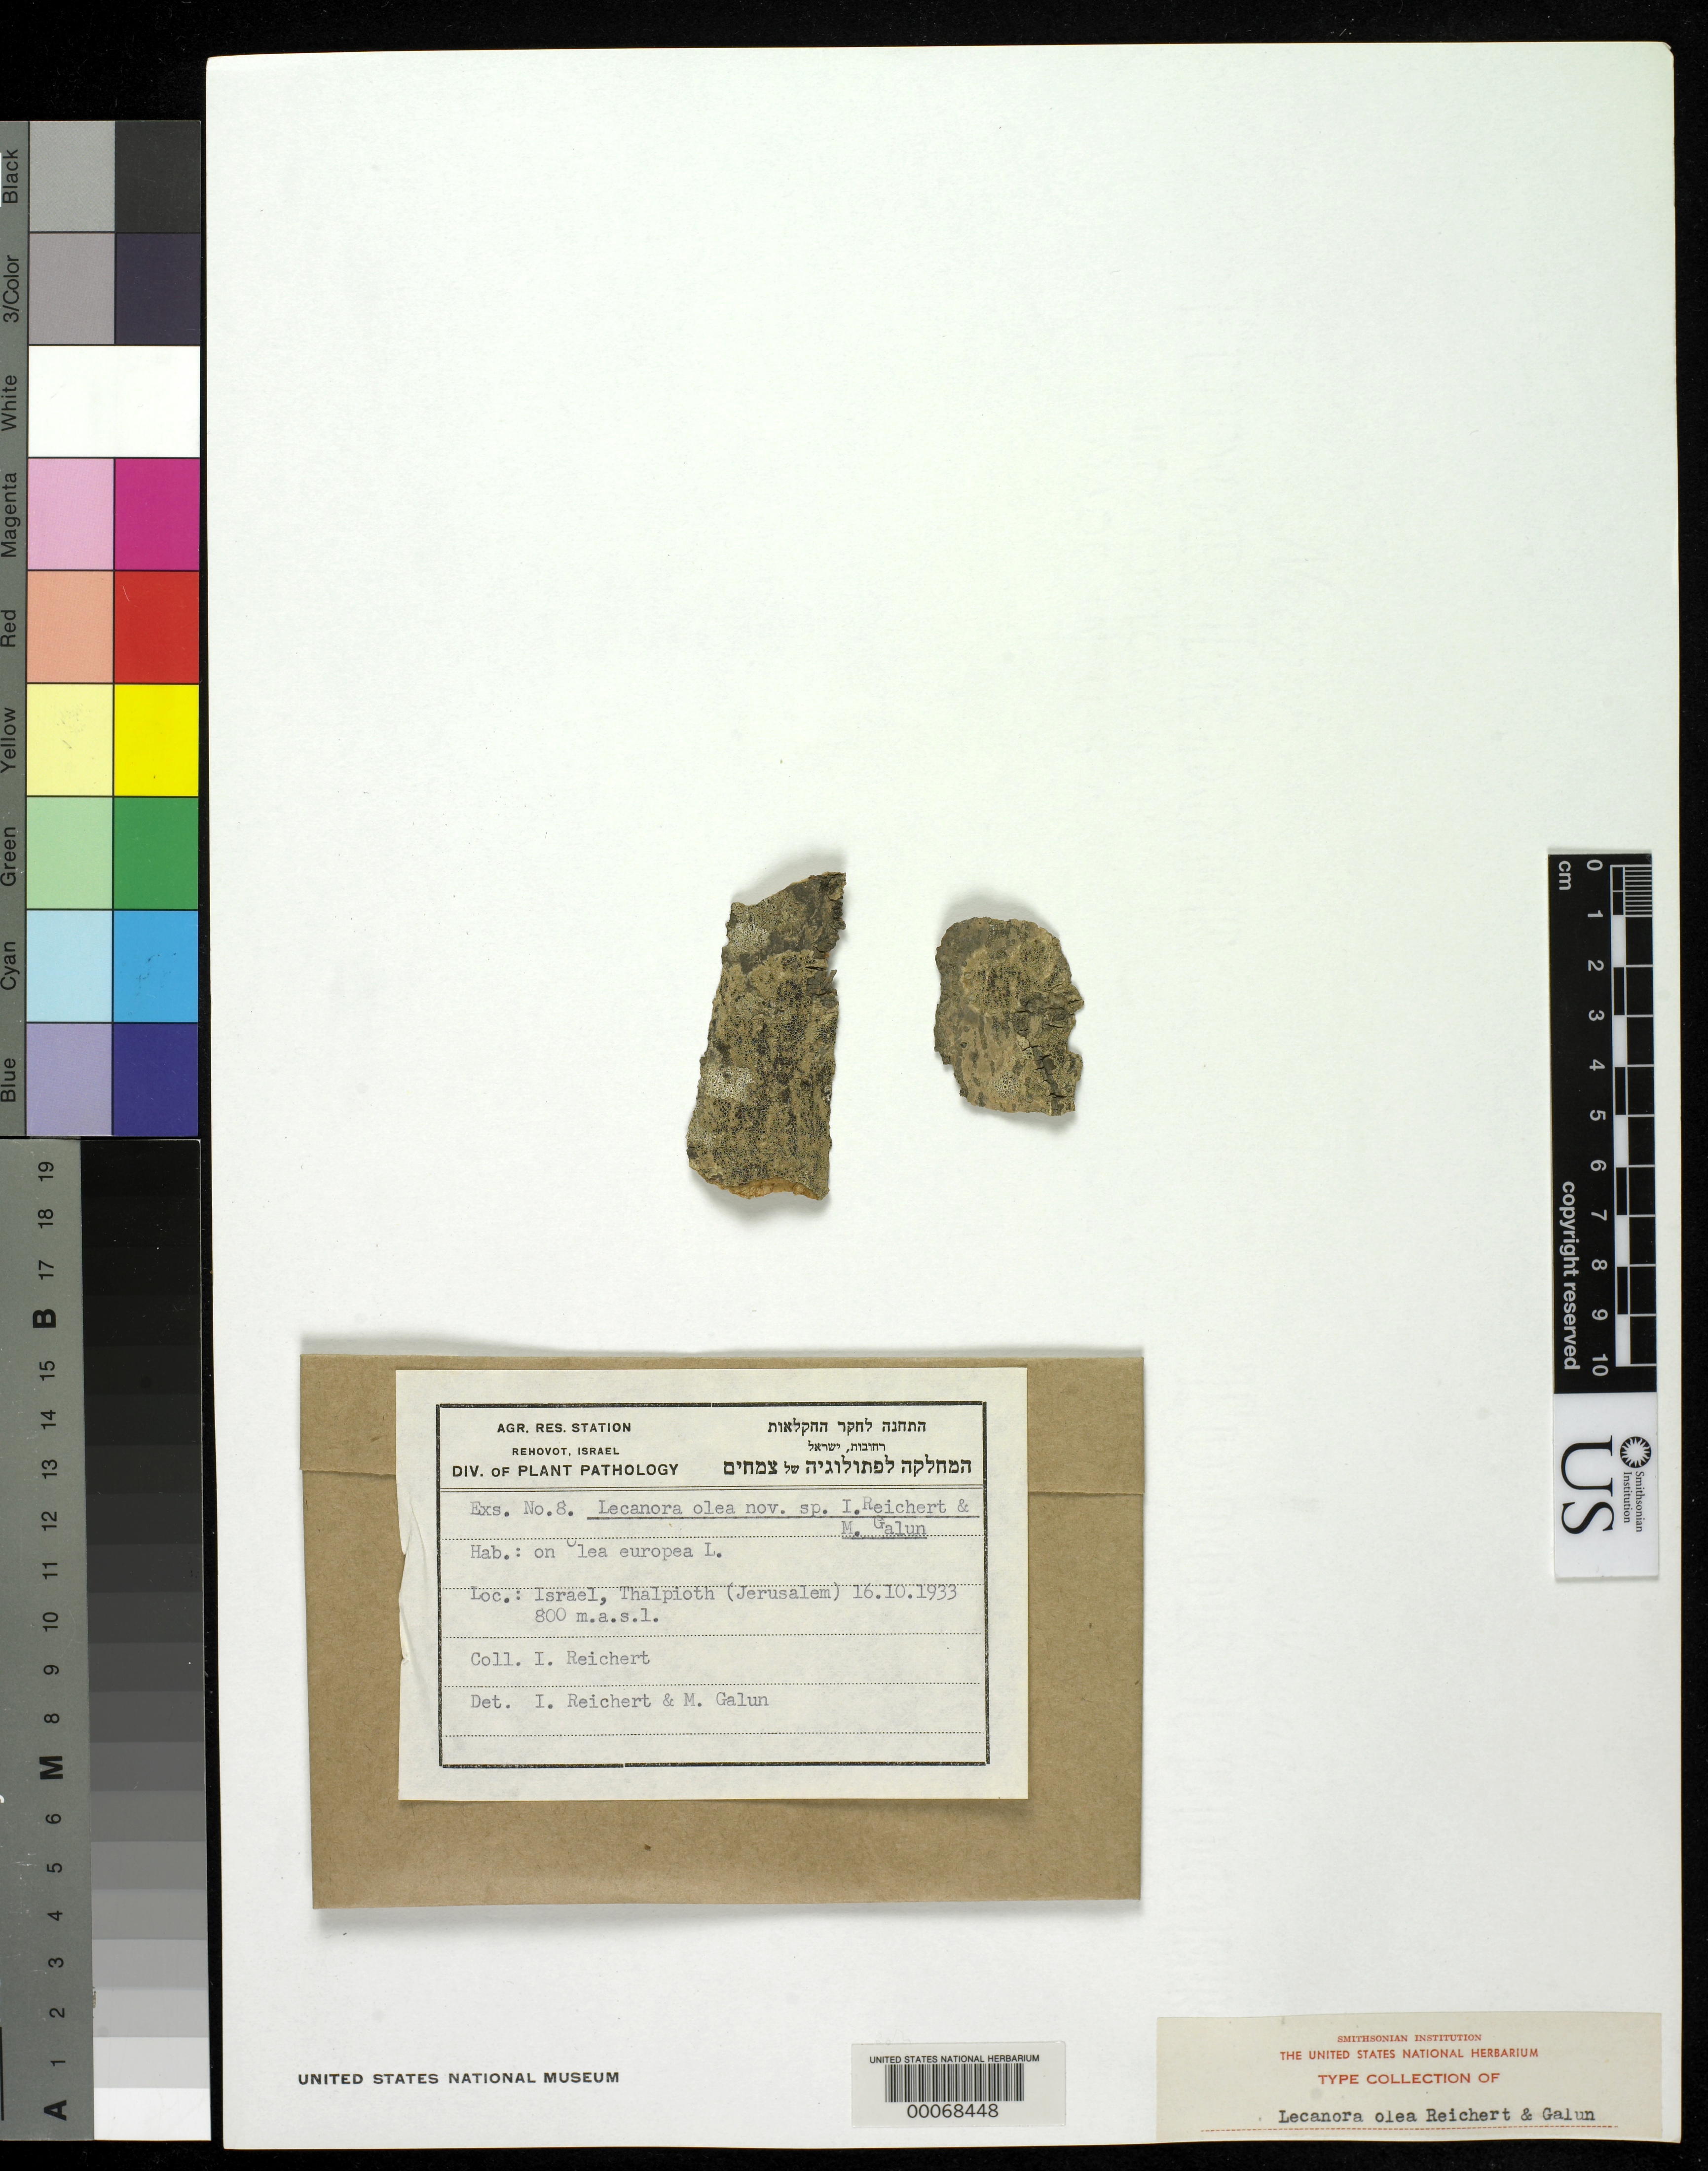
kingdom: Fungi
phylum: Ascomycota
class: Lecanoromycetes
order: Lecanorales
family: Lecanoraceae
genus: Lecanora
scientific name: Lecanora oleae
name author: Reichert & Galun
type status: Isosyntype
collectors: I. Reichert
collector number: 8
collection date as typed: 16 Oct 1933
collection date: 1933-10-16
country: Israel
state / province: Jerusalem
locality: Judaea, Thalpioth Jerusalem.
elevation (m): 800